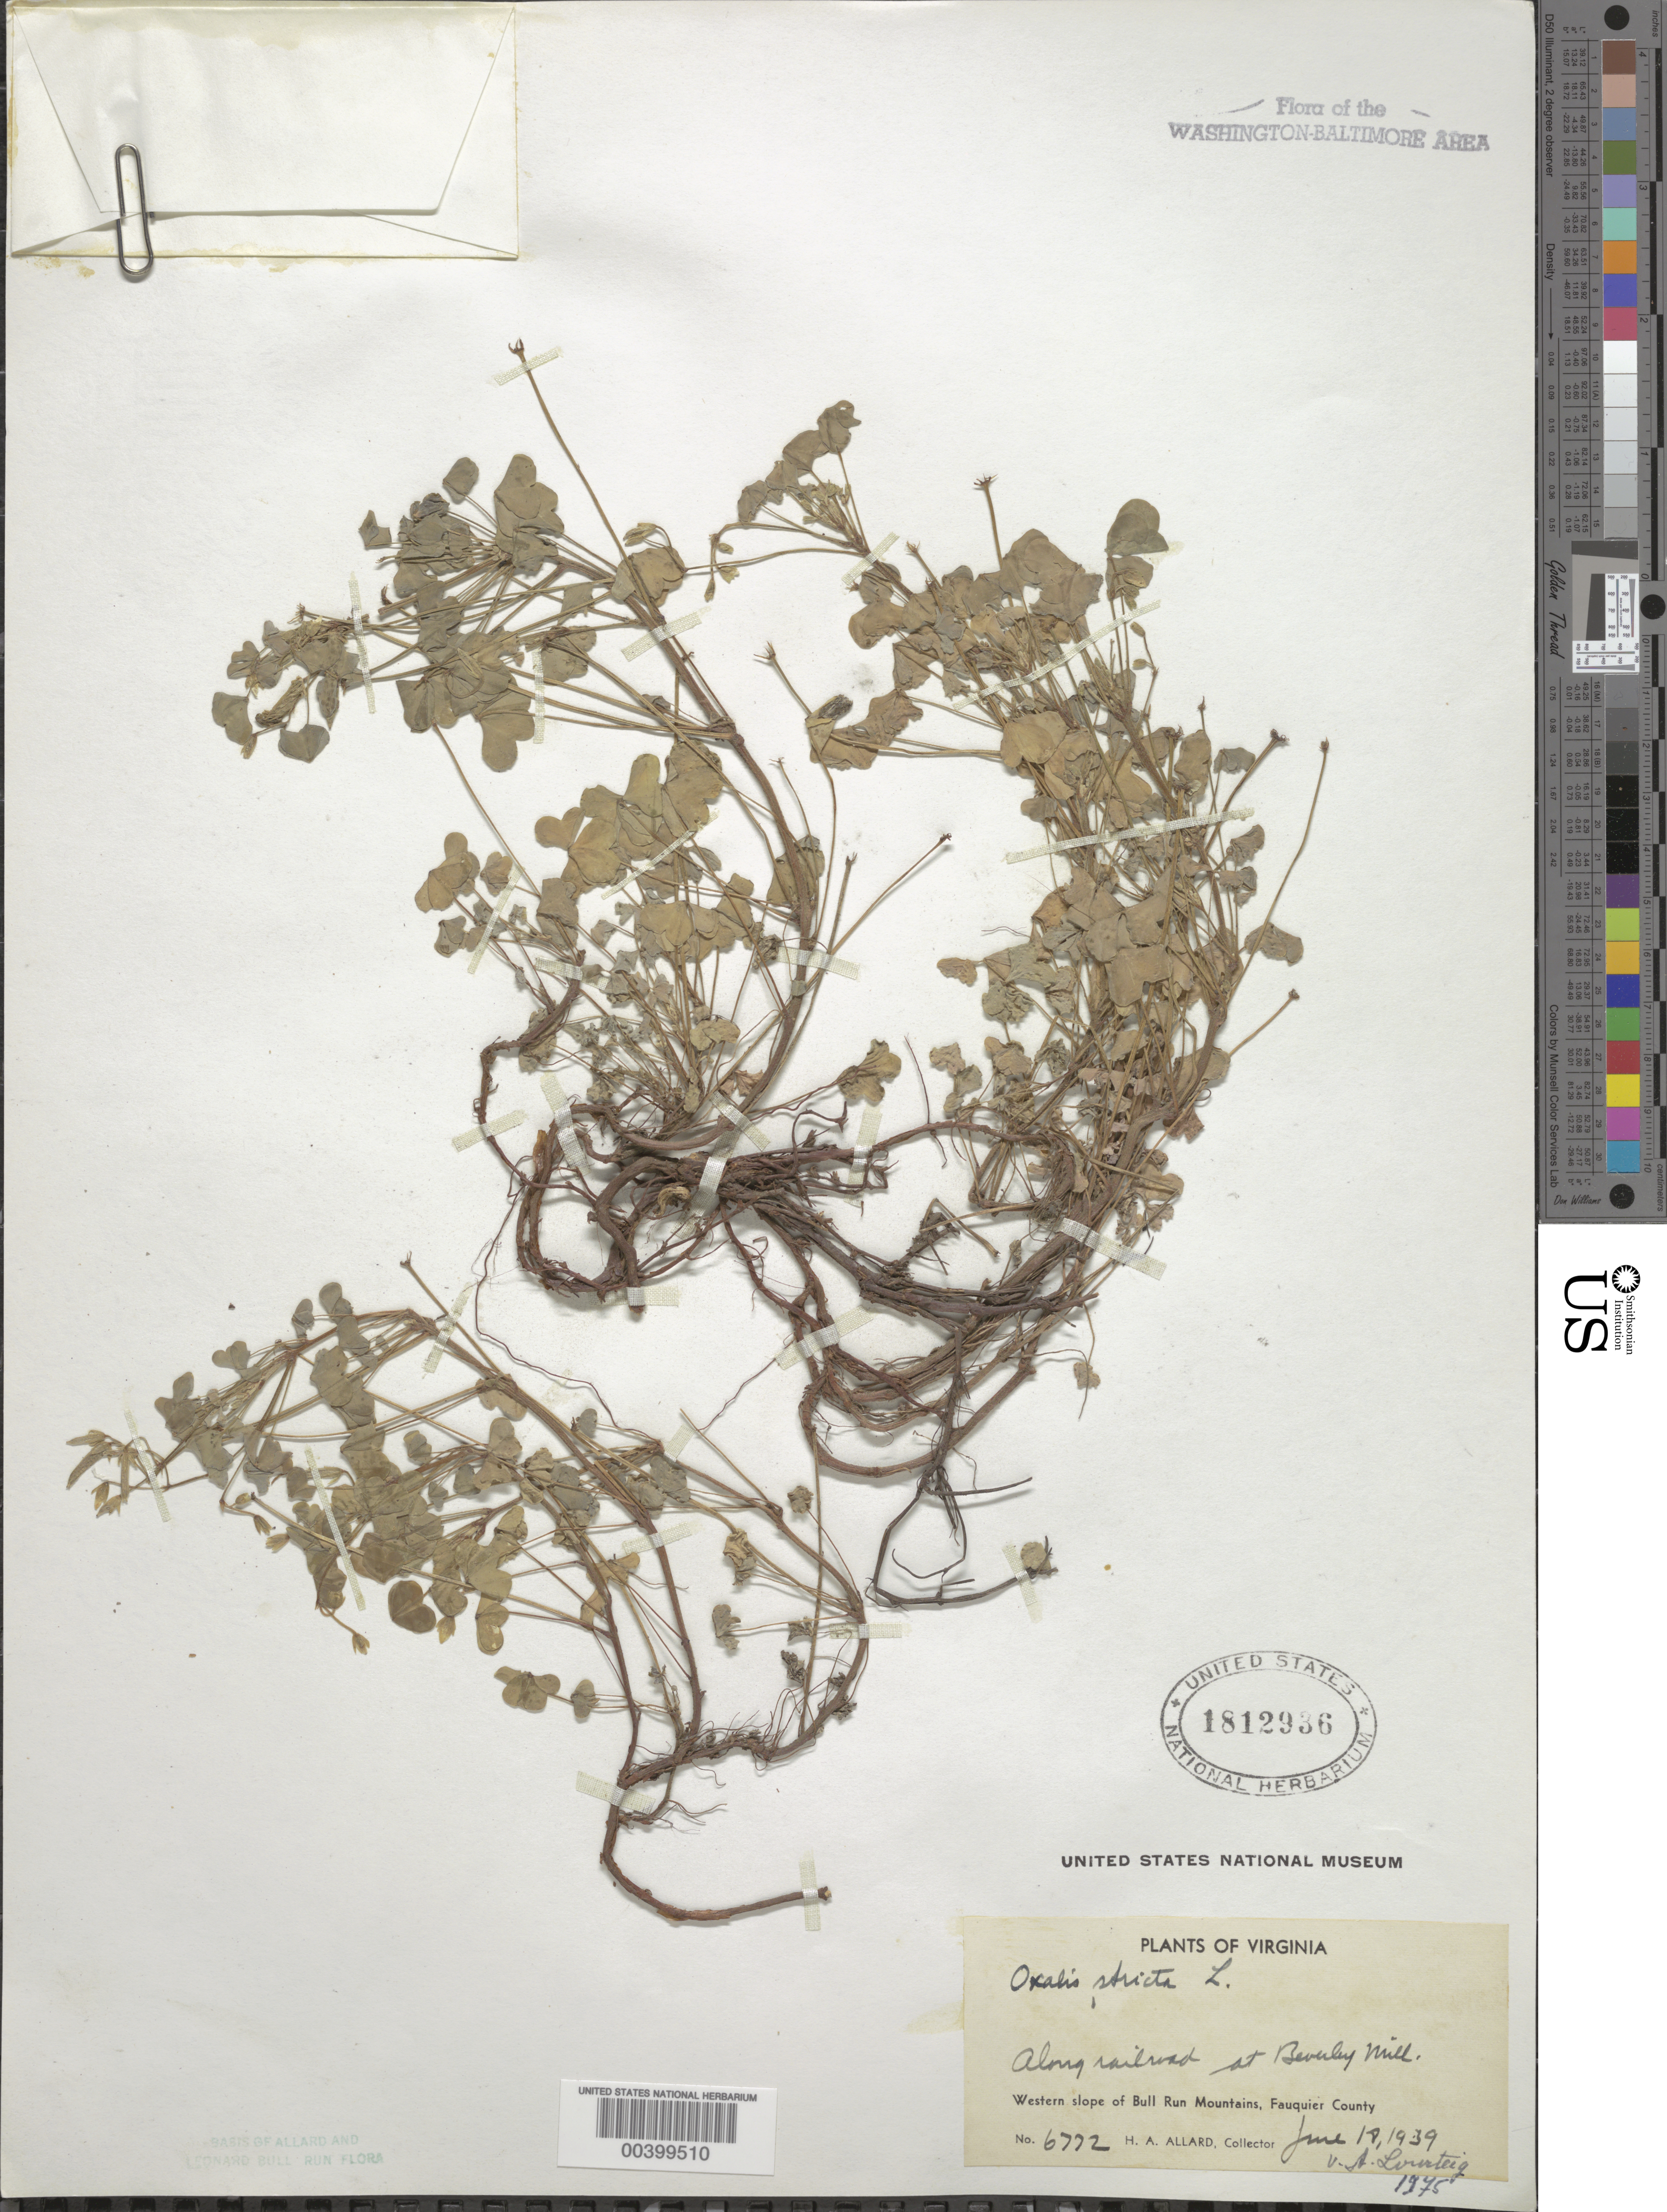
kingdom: Plantae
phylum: Tracheophyta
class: Magnoliopsida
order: Oxalidales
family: Oxalidaceae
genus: Oxalis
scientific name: Oxalis stricta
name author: L.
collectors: H. A. Allard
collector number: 6772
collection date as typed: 18 Jun 1939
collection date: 1939-06-18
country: United States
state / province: Virginia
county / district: Fauquier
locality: Beverley Mill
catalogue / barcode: US 1812936